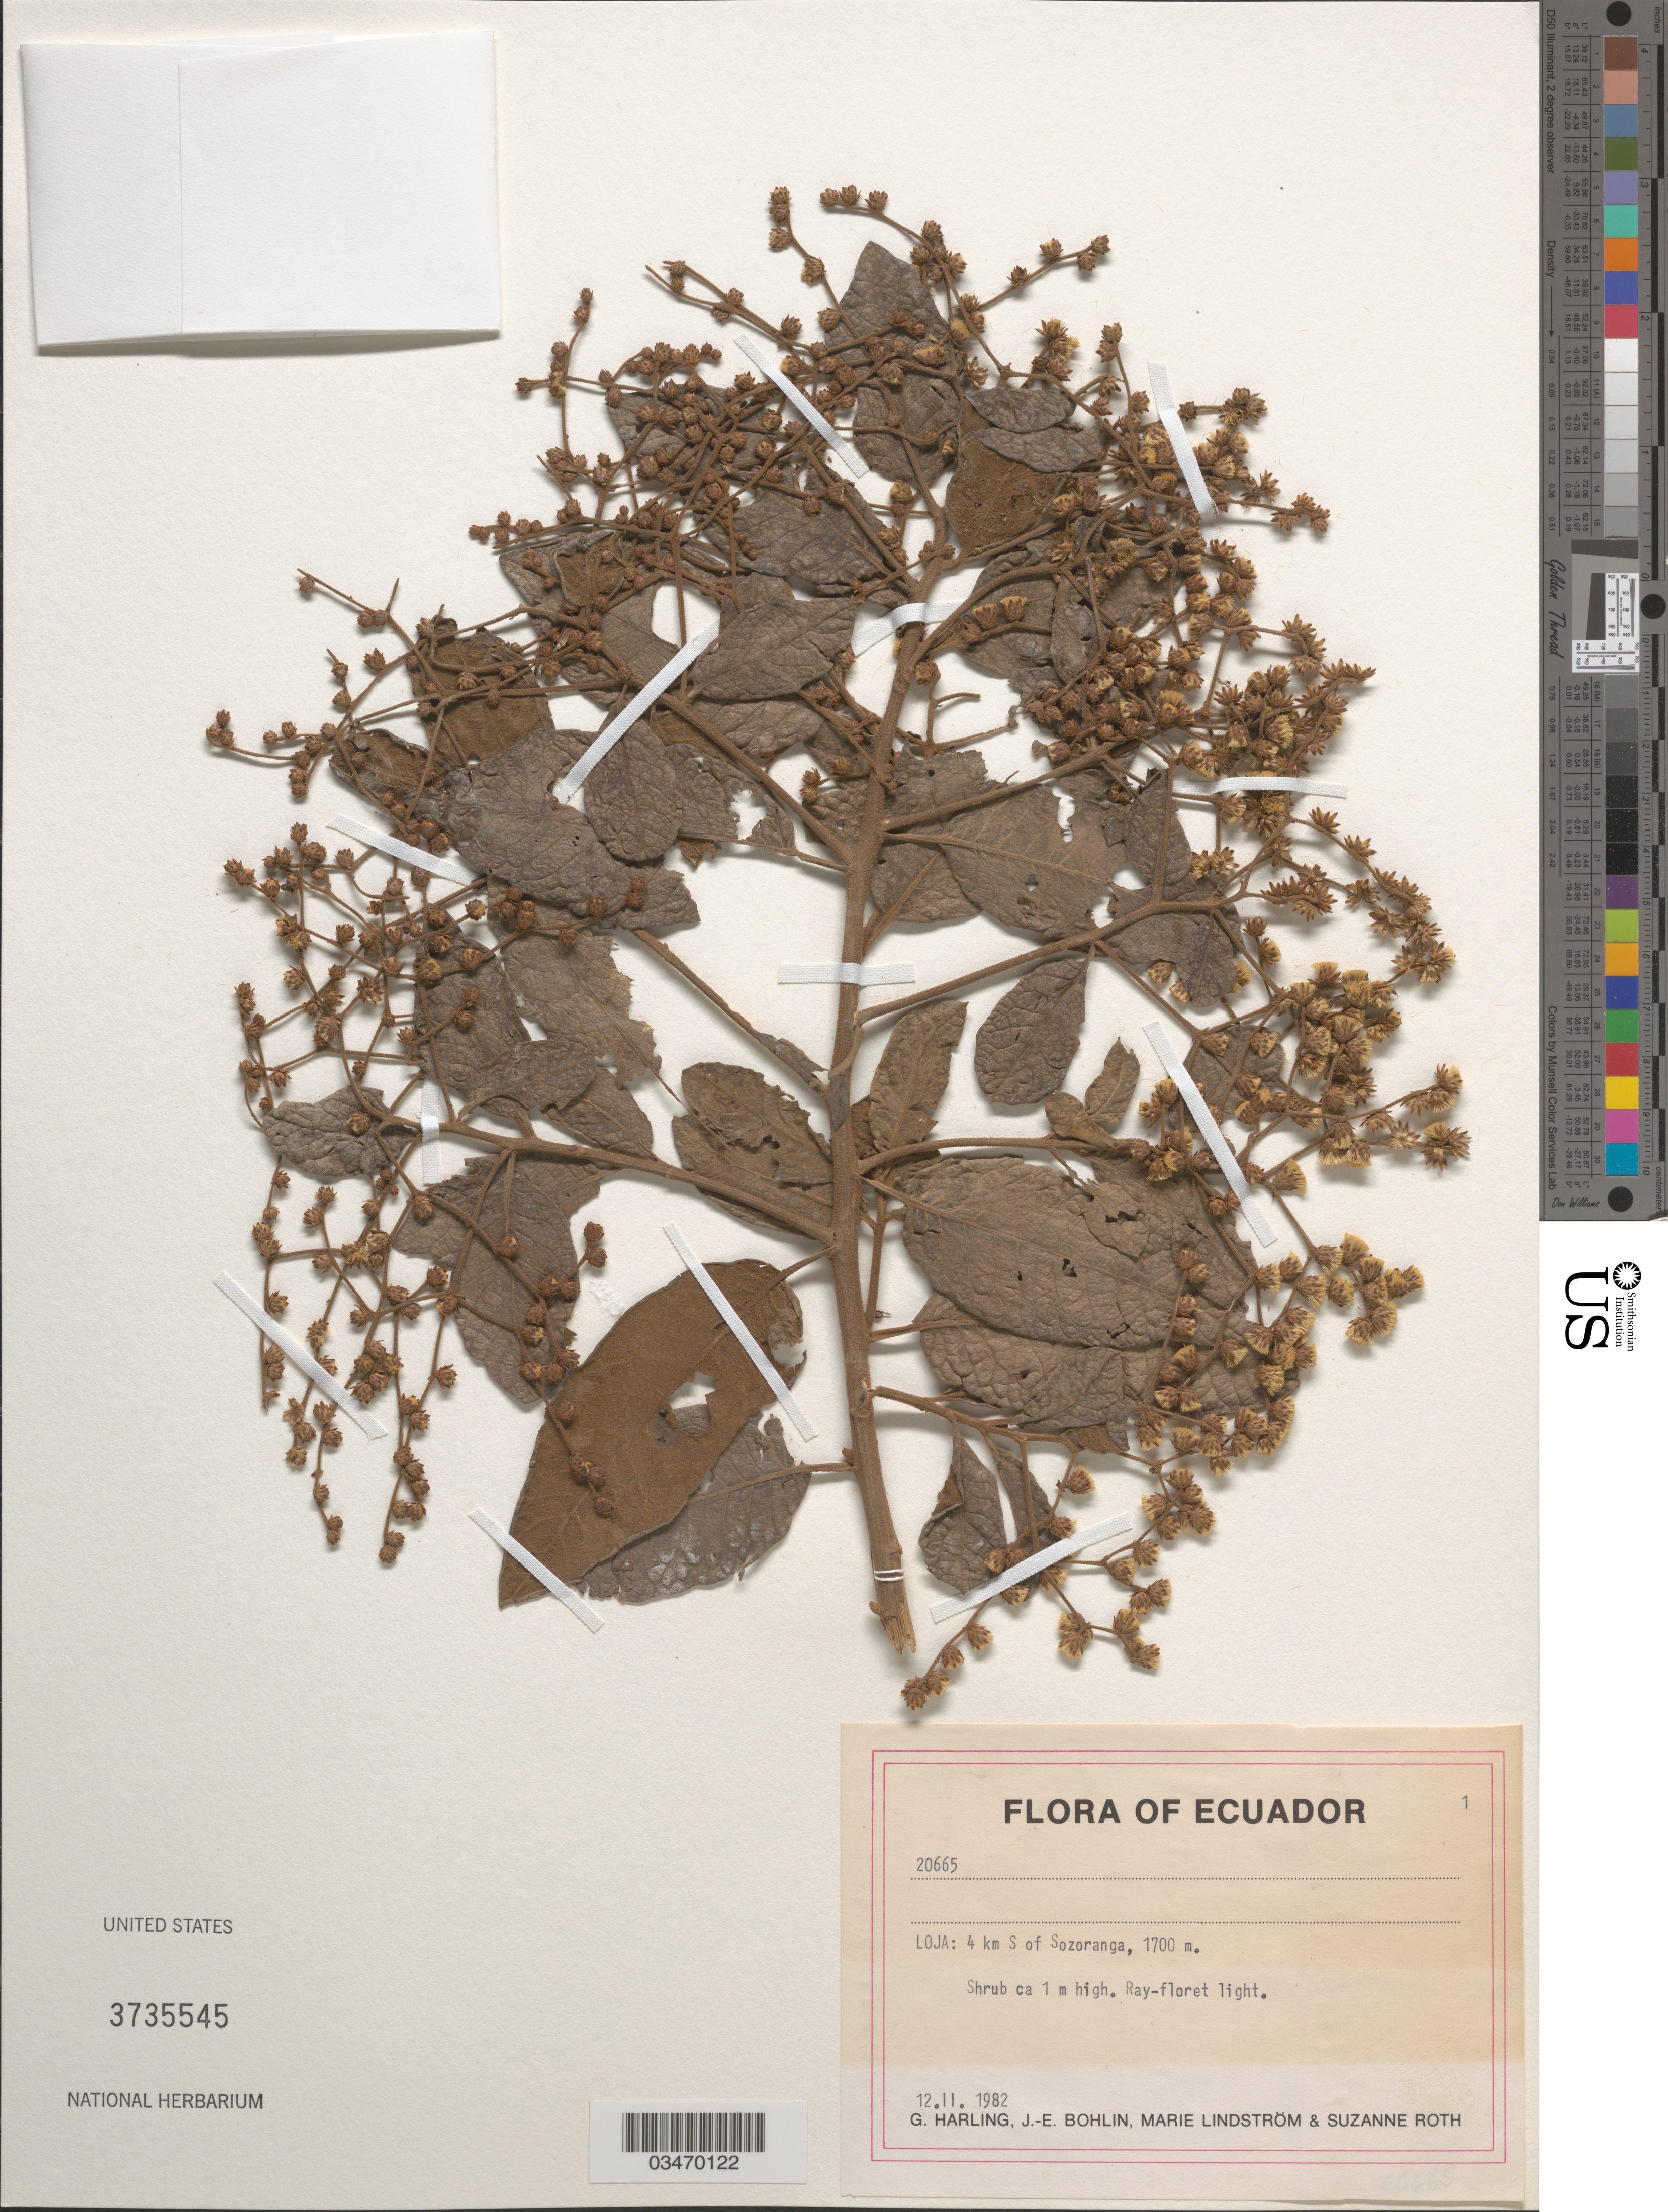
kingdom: Plantae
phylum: Tracheophyta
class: Magnoliopsida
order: Asterales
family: Asteraceae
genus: Vernonanthura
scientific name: Vernonanthura polyanthes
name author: (Spreng.) A.J. Vega & Dematt.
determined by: Renon, Polla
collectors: G. Harling, J. Bohlin, M. Lindstrom & S. Roth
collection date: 1982-02-12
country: Ecuador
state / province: Loja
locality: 4 km S of Sozoranga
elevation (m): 1700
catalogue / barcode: US 3735545